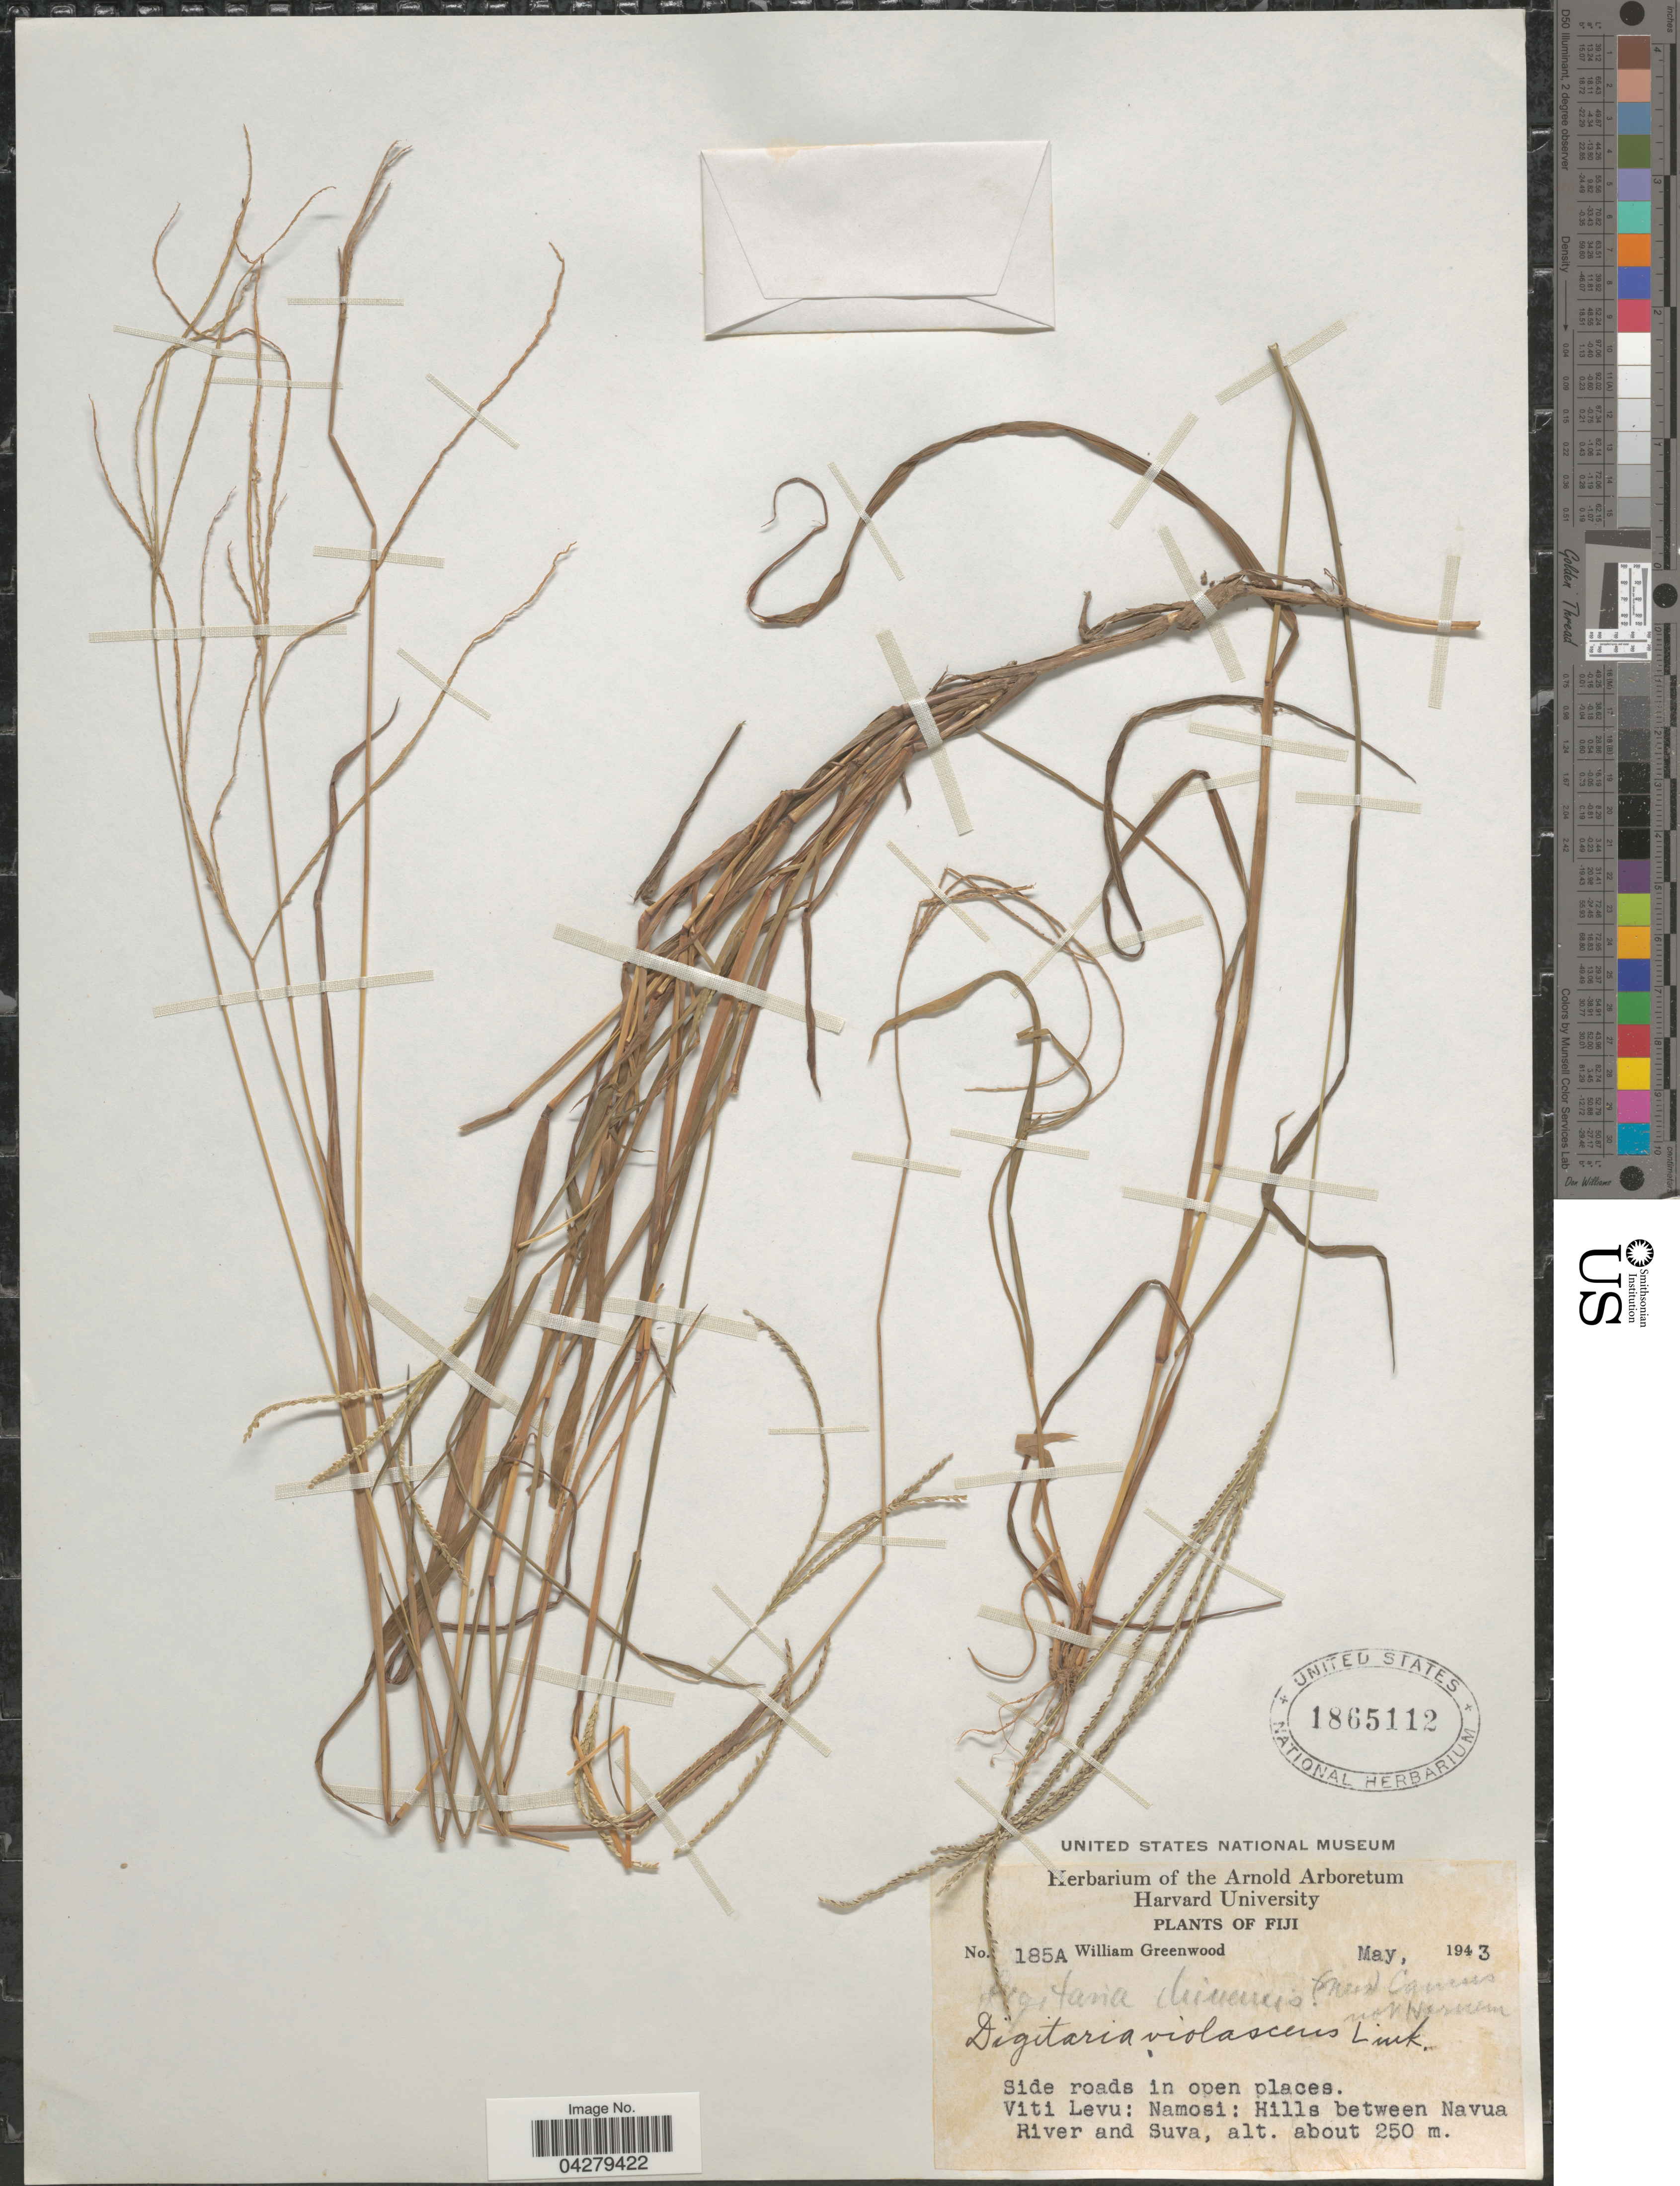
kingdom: Plantae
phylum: Tracheophyta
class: Liliopsida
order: Poales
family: Poaceae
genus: Digitaria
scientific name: Digitaria violascens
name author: Link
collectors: W. Greenwood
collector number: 185A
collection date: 1943-05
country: Fiji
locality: Viti Levu: Namosi: Hills between Navua River and Suva.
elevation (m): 250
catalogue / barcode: US 1865112